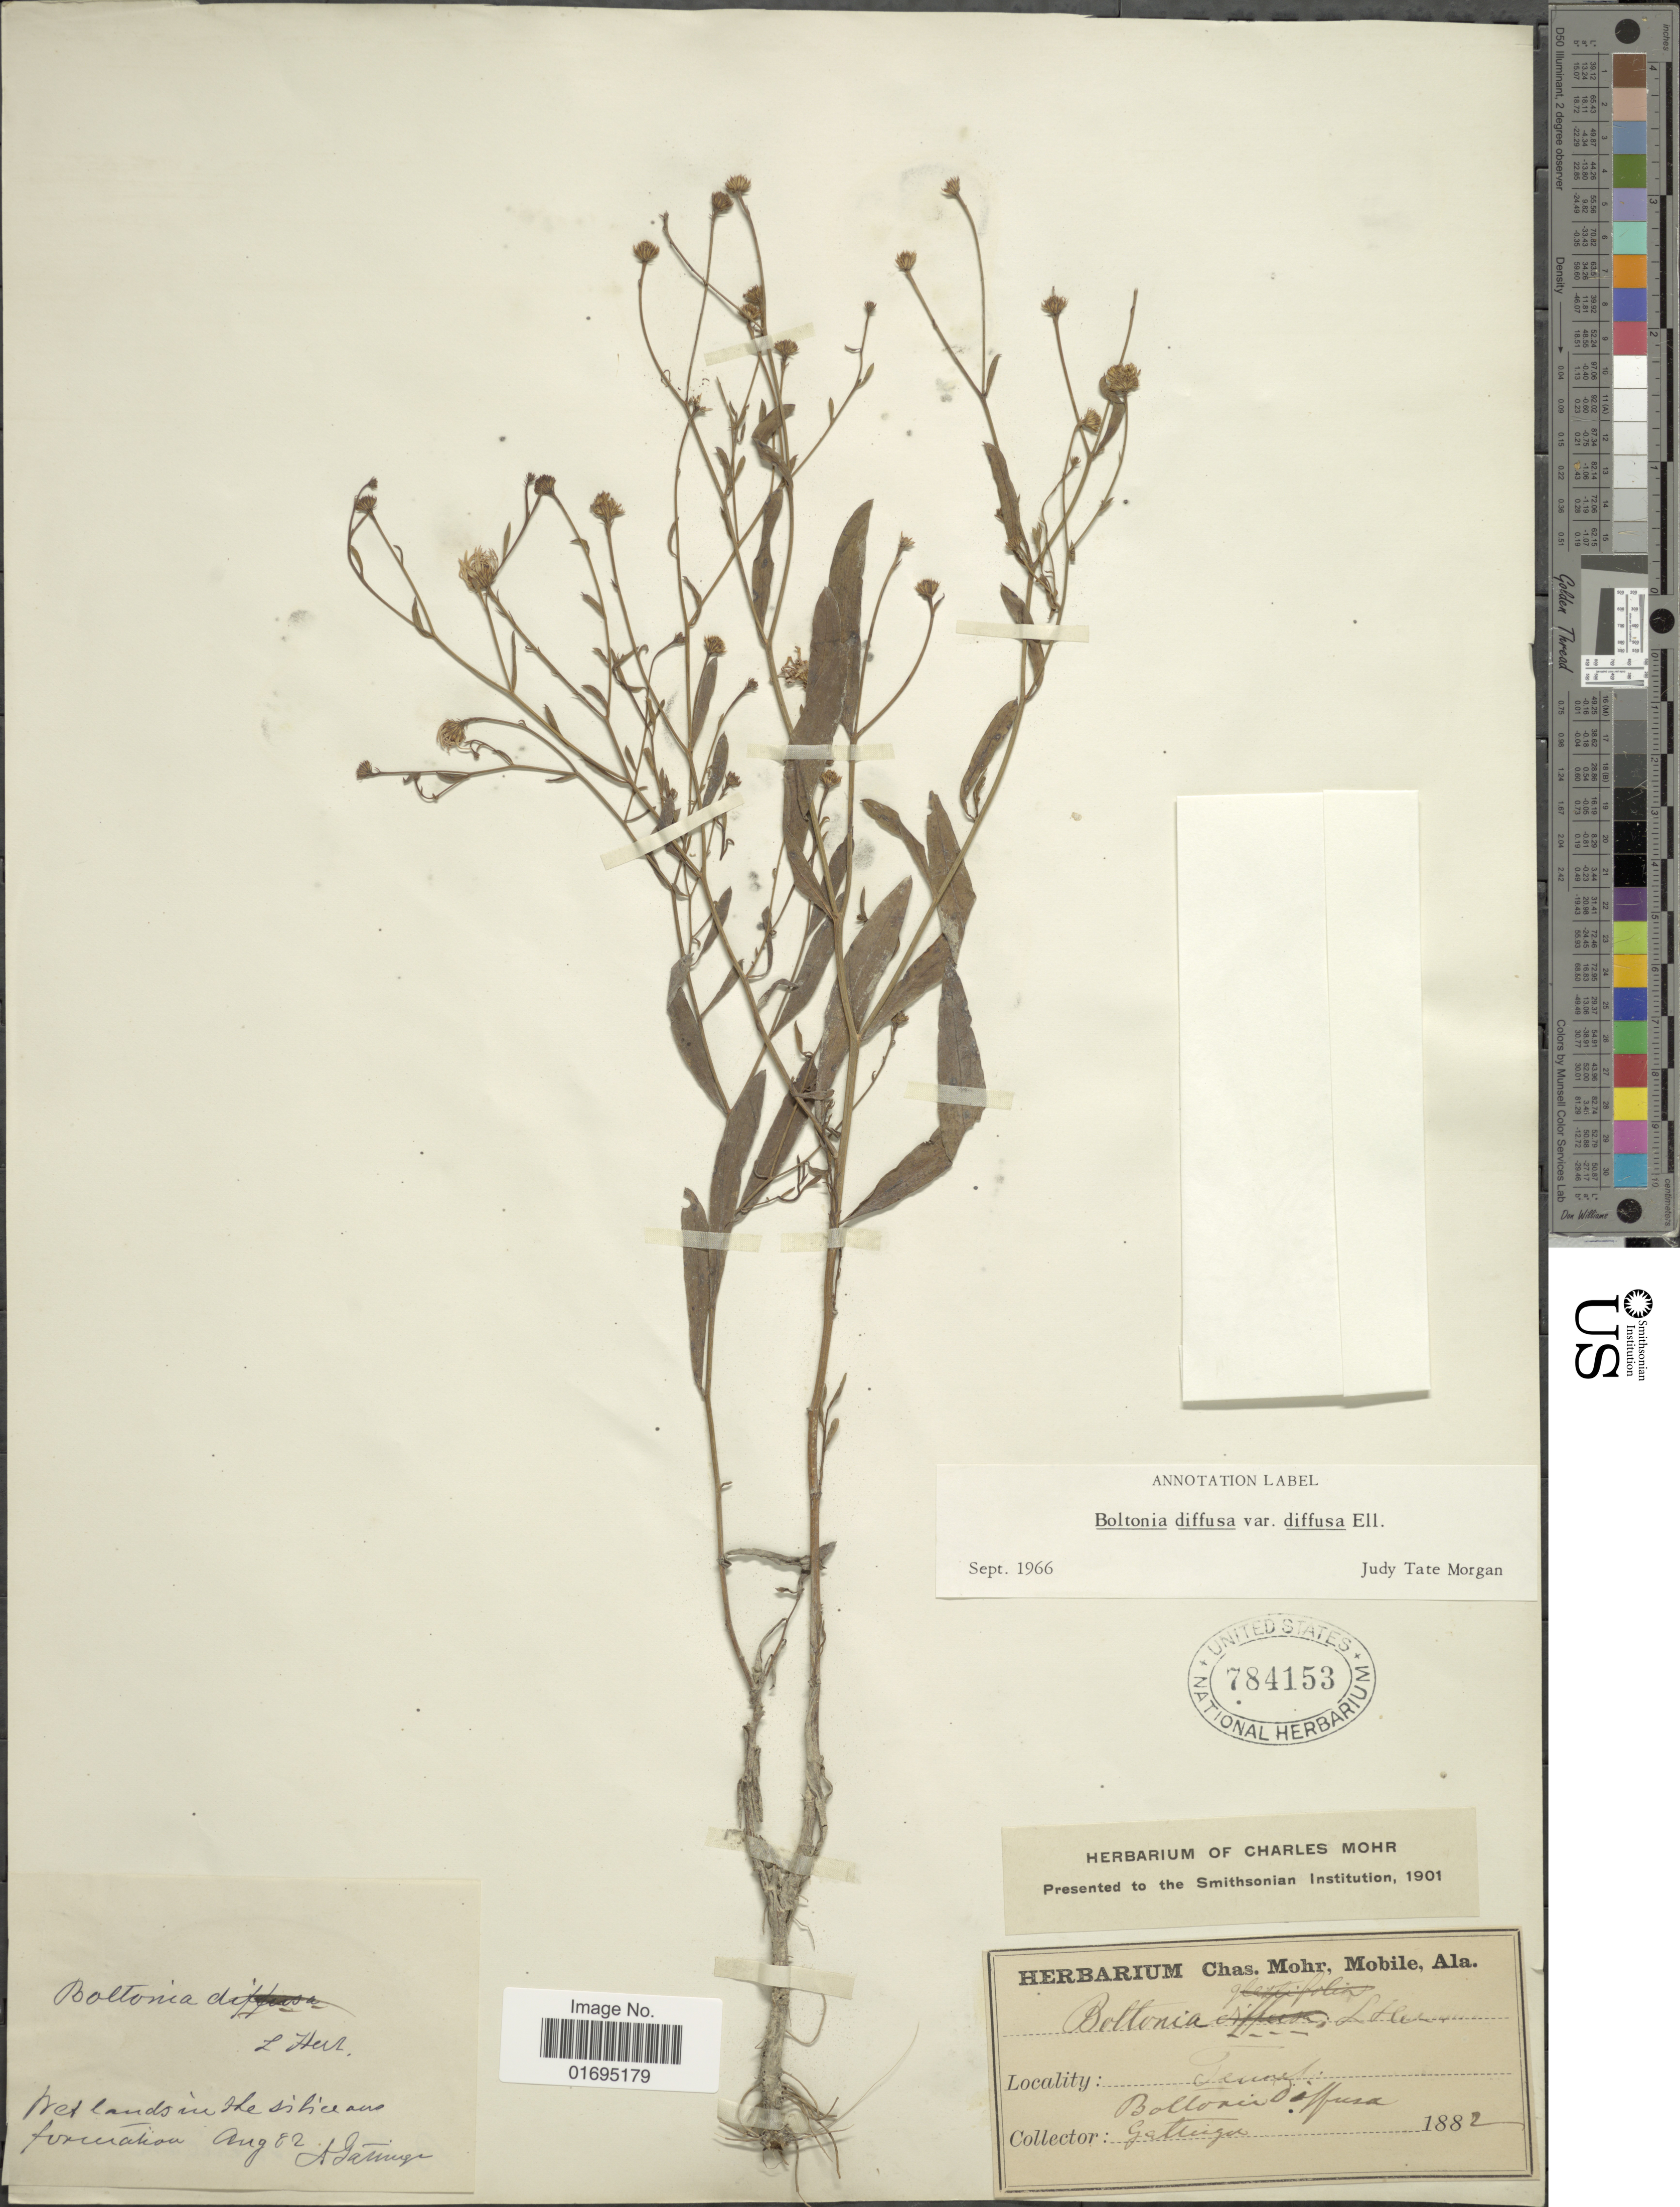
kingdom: Plantae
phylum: Tracheophyta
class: Magnoliopsida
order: Asterales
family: Asteraceae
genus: Boltonia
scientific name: Boltonia diffusa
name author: Elliott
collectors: A. Gattinger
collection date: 1882-08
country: United States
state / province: Tennessee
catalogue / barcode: US 784153